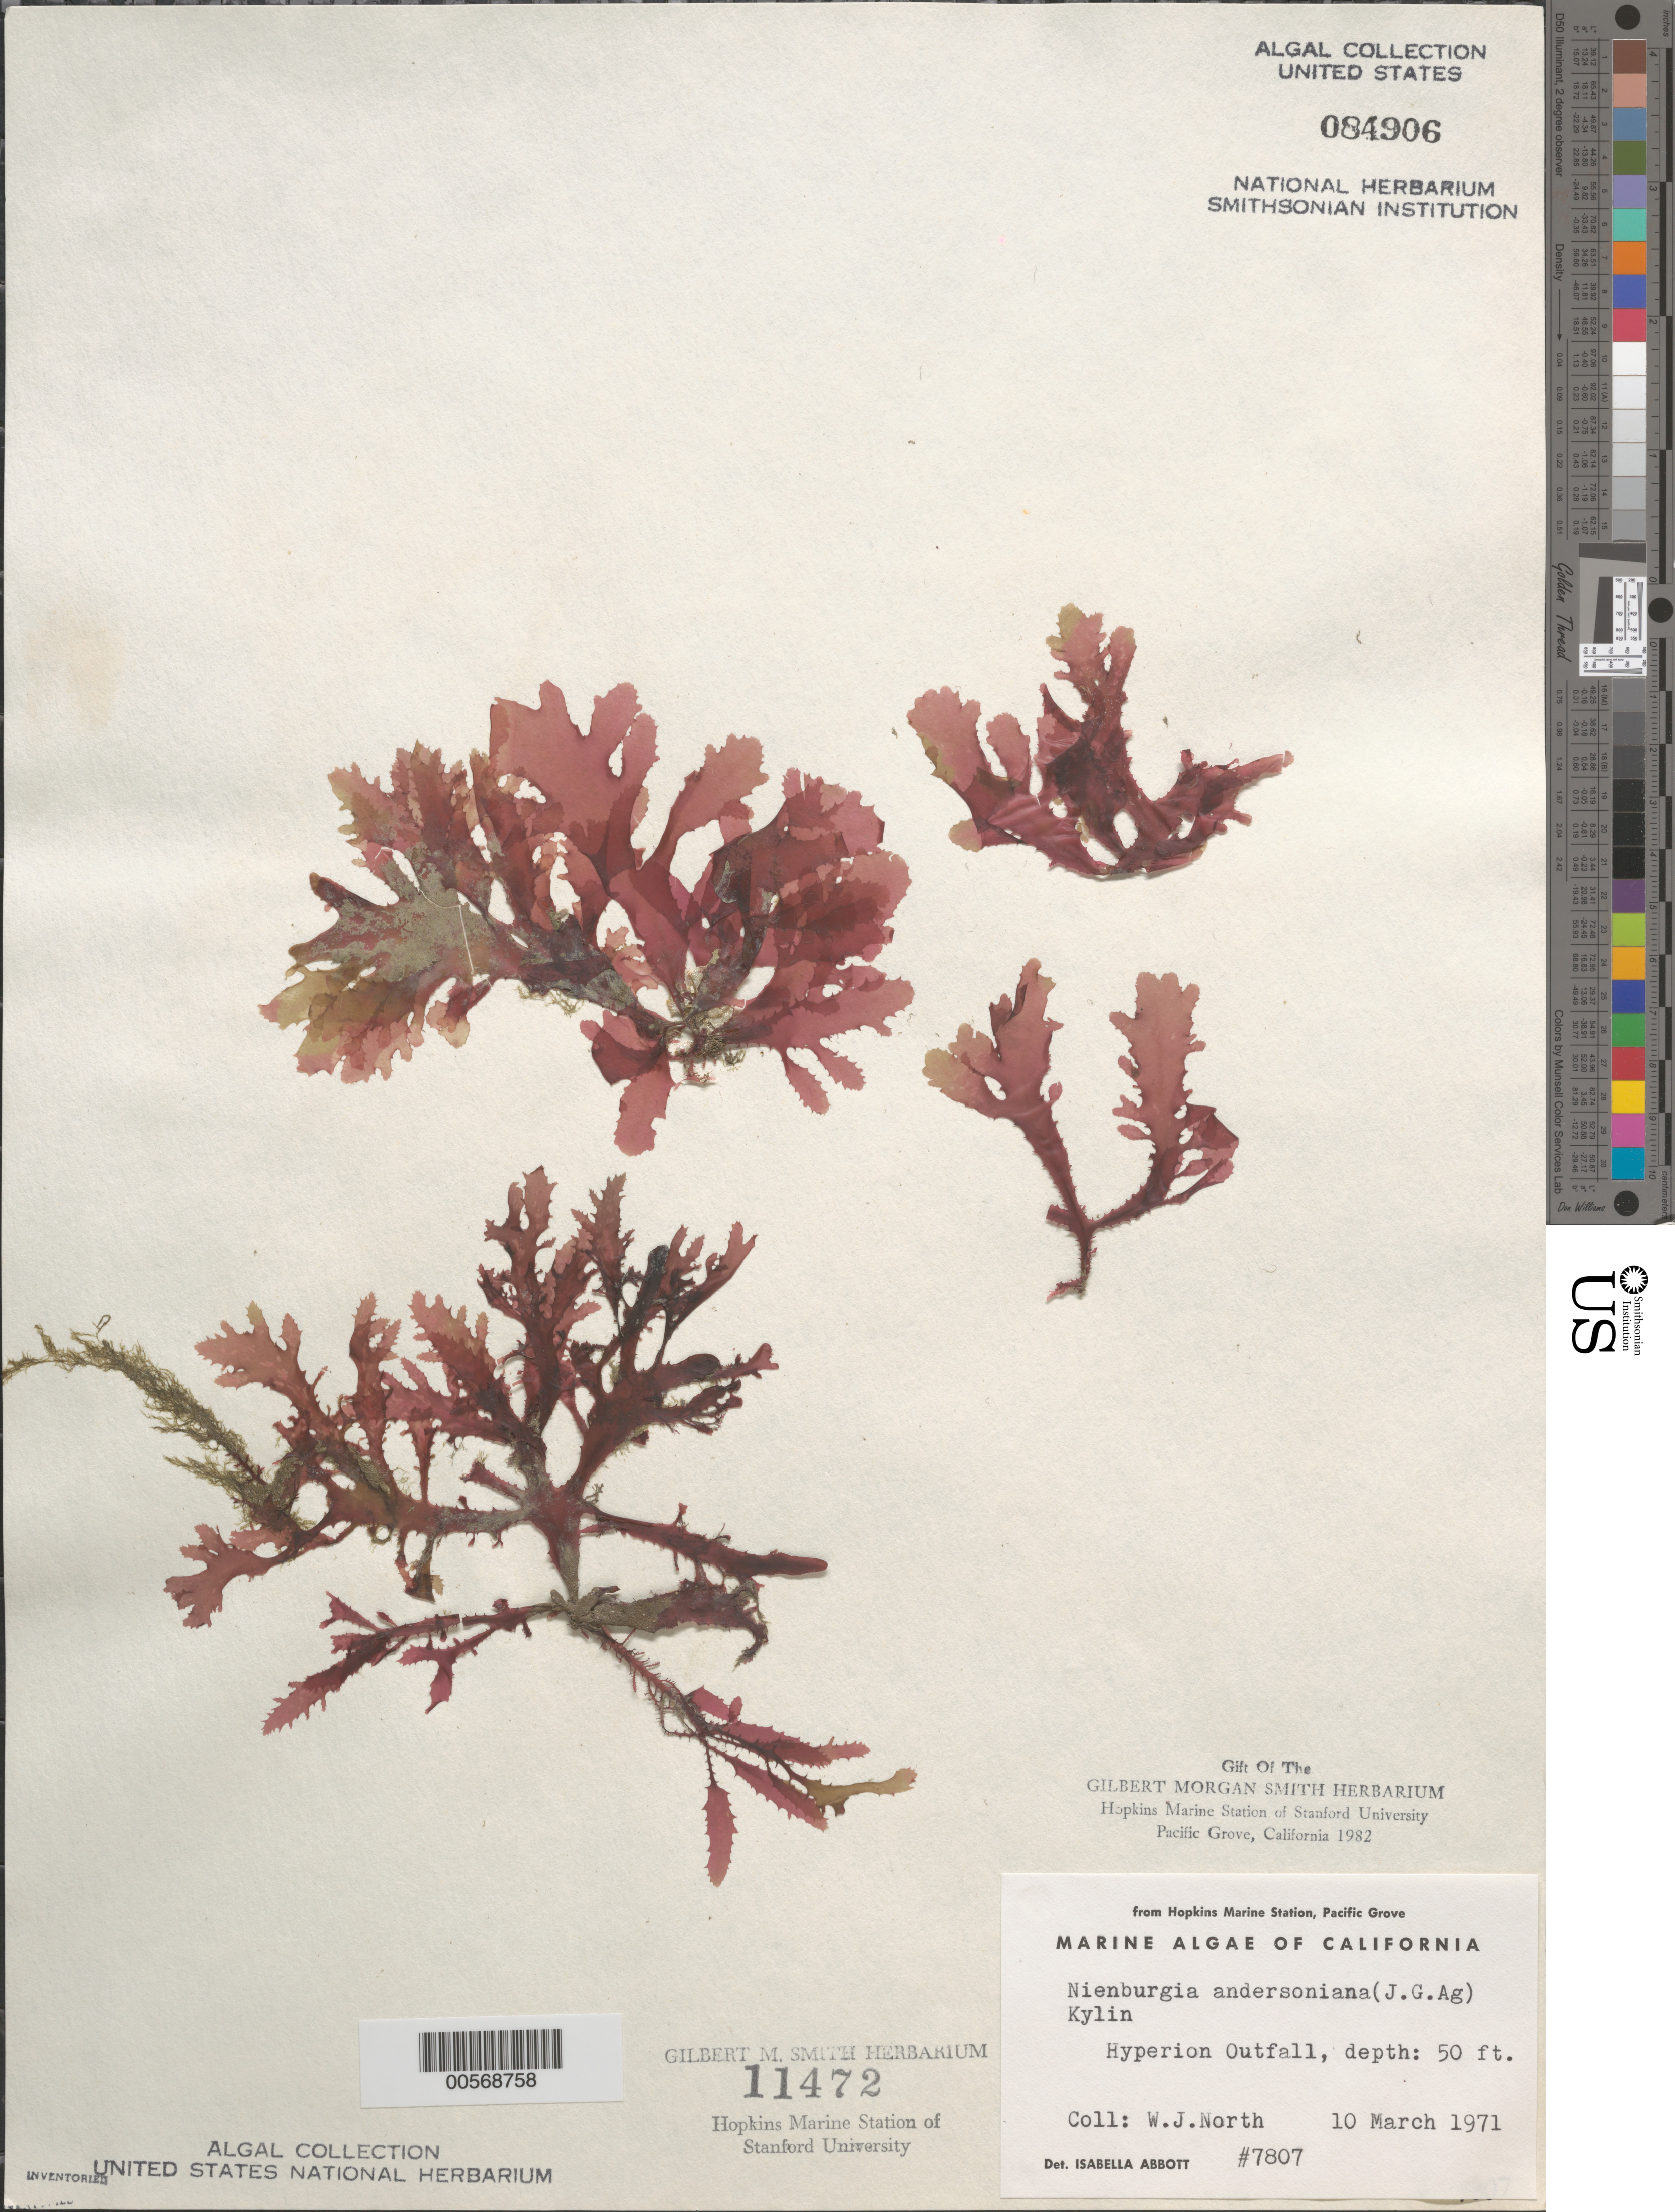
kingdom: Plantae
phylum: Rhodophyta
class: Florideophyceae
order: Ceramiales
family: Delesseriaceae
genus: Nienburgia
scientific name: Nienburgia andersoniana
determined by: Abbott, Isabella A.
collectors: W. North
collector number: IAA 7807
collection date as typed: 10 Mar 1971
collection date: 1971-03-10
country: United States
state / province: California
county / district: Los Angeles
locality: Hyperion Outfall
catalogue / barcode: US 84906